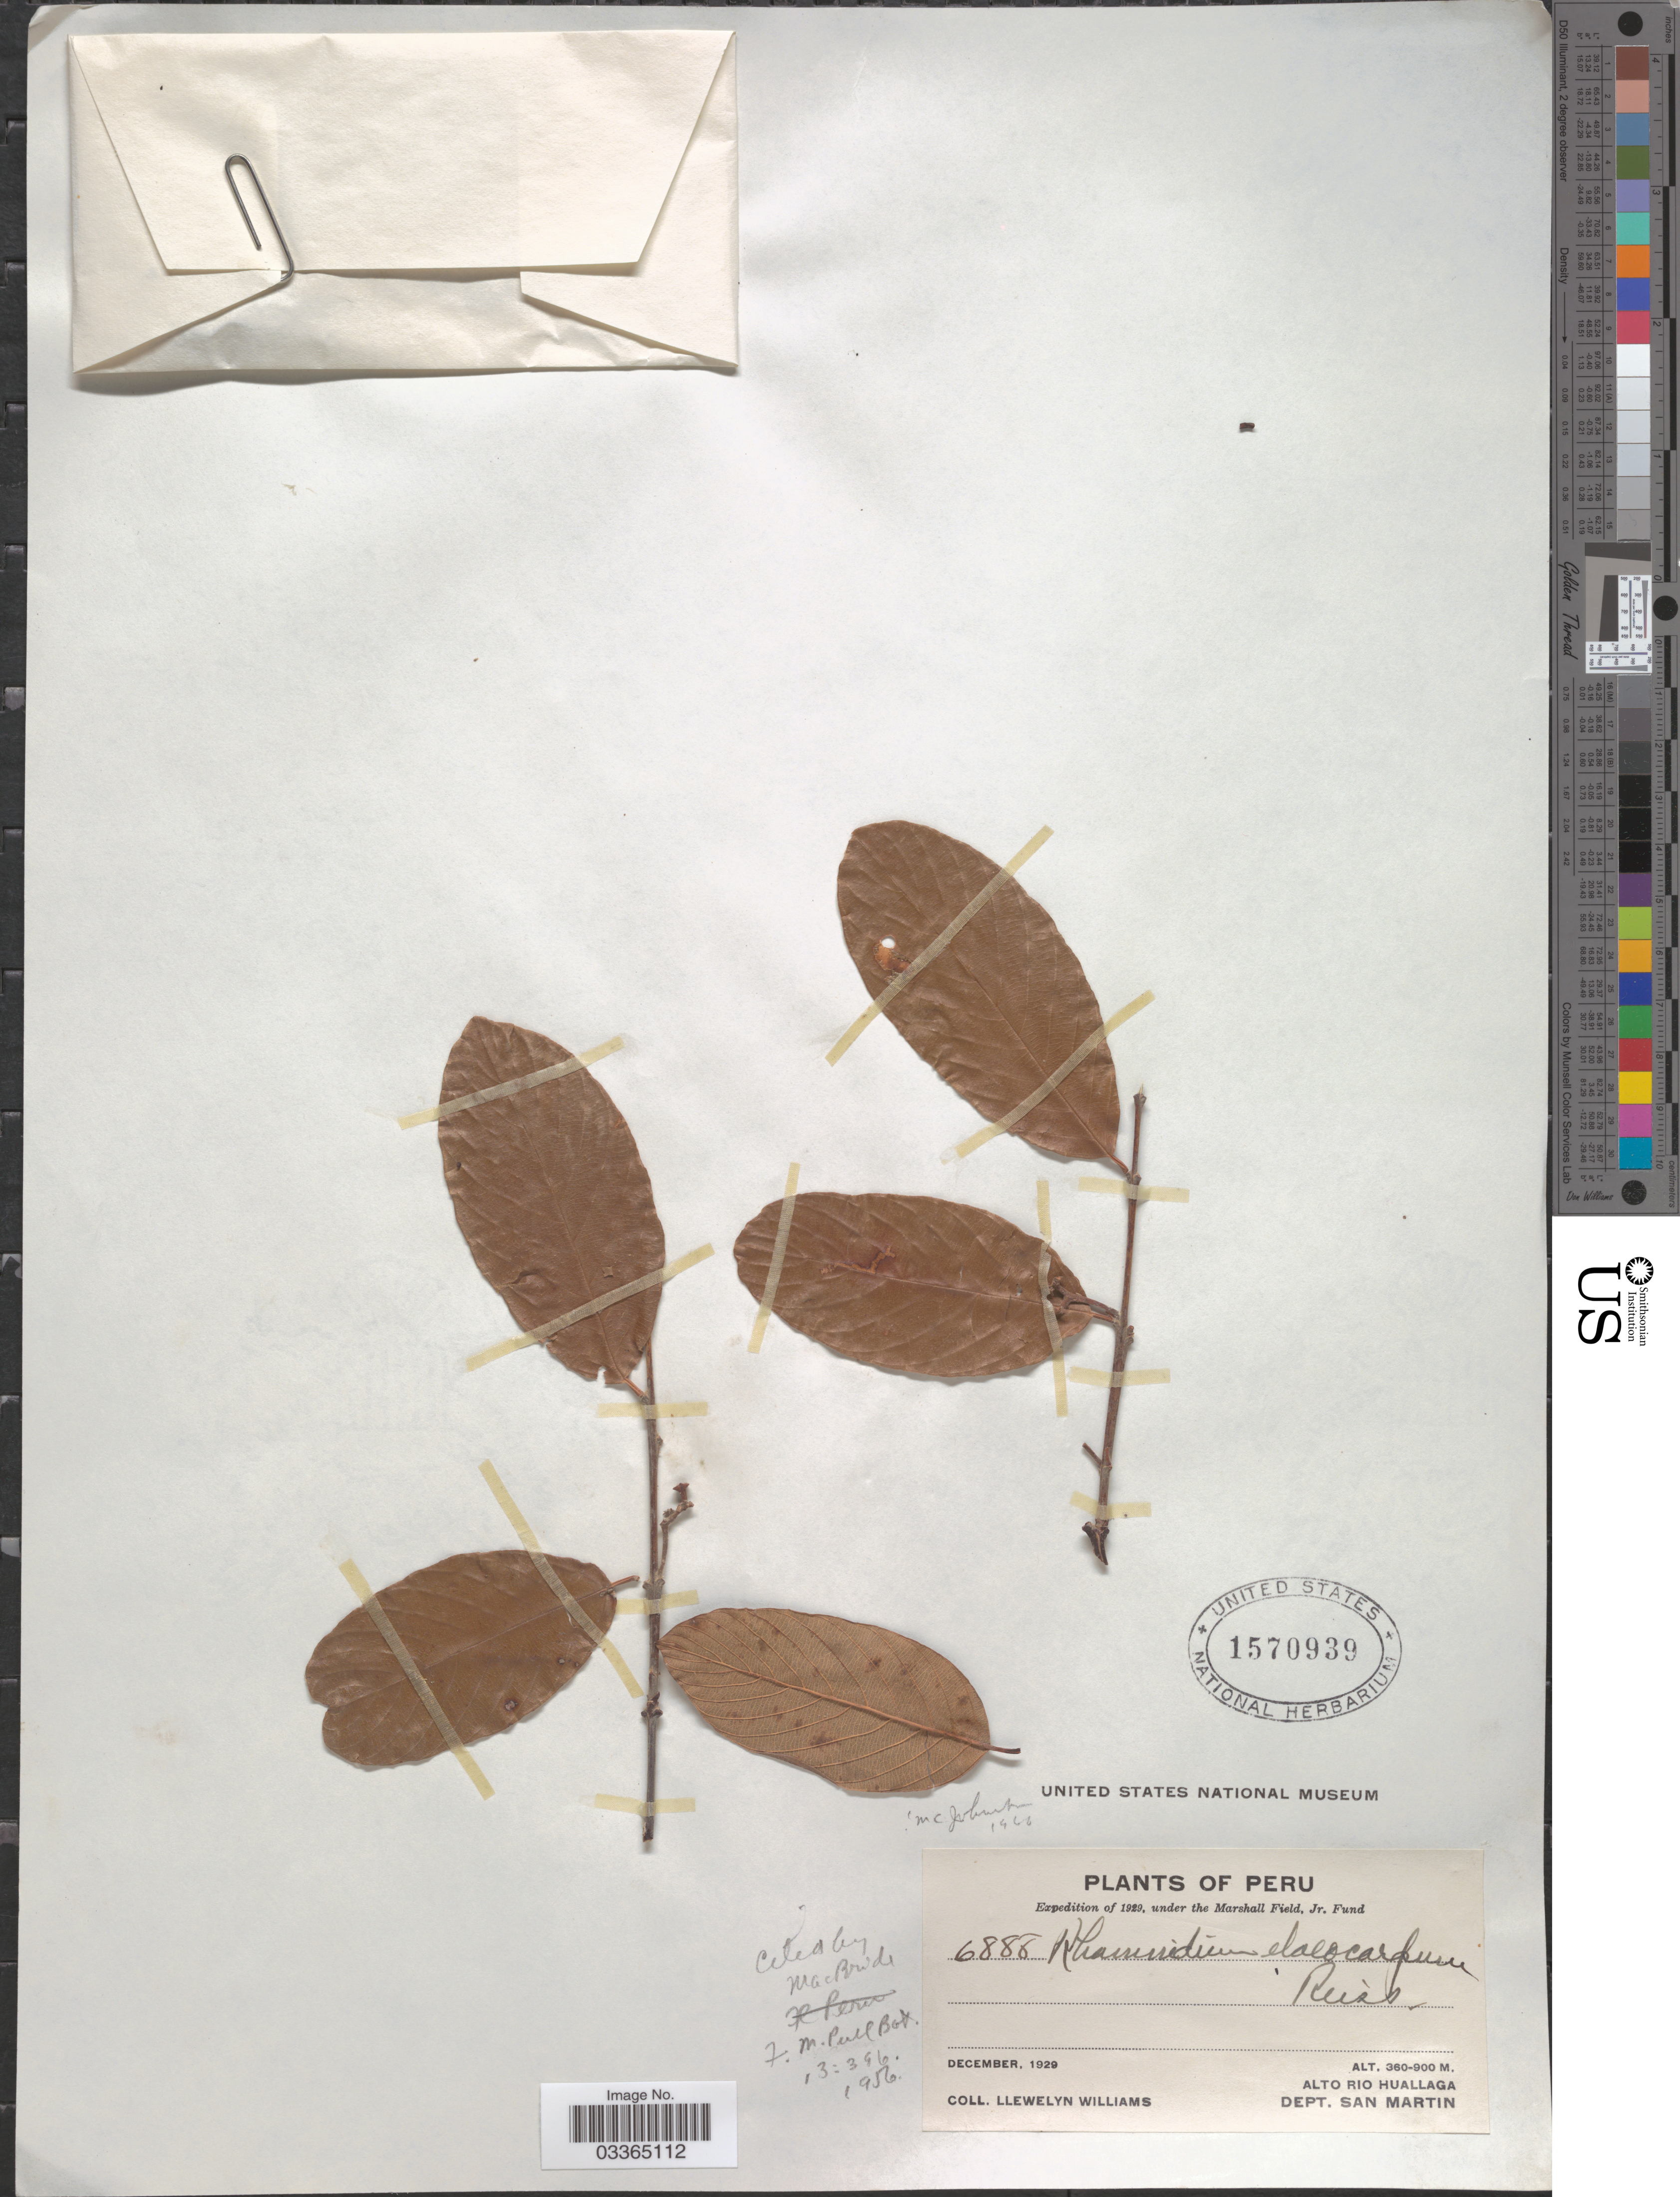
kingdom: Plantae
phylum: Tracheophyta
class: Magnoliopsida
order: Rosales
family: Rhamnaceae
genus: Rhamnidium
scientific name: Rhamnidium elaeocarpum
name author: Reissek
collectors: Ll. Williams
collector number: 6888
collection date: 1929-12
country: Peru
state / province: San Martín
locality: Alto Roi Huallaga. Dept. San Martin.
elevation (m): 360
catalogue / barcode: US 1570939